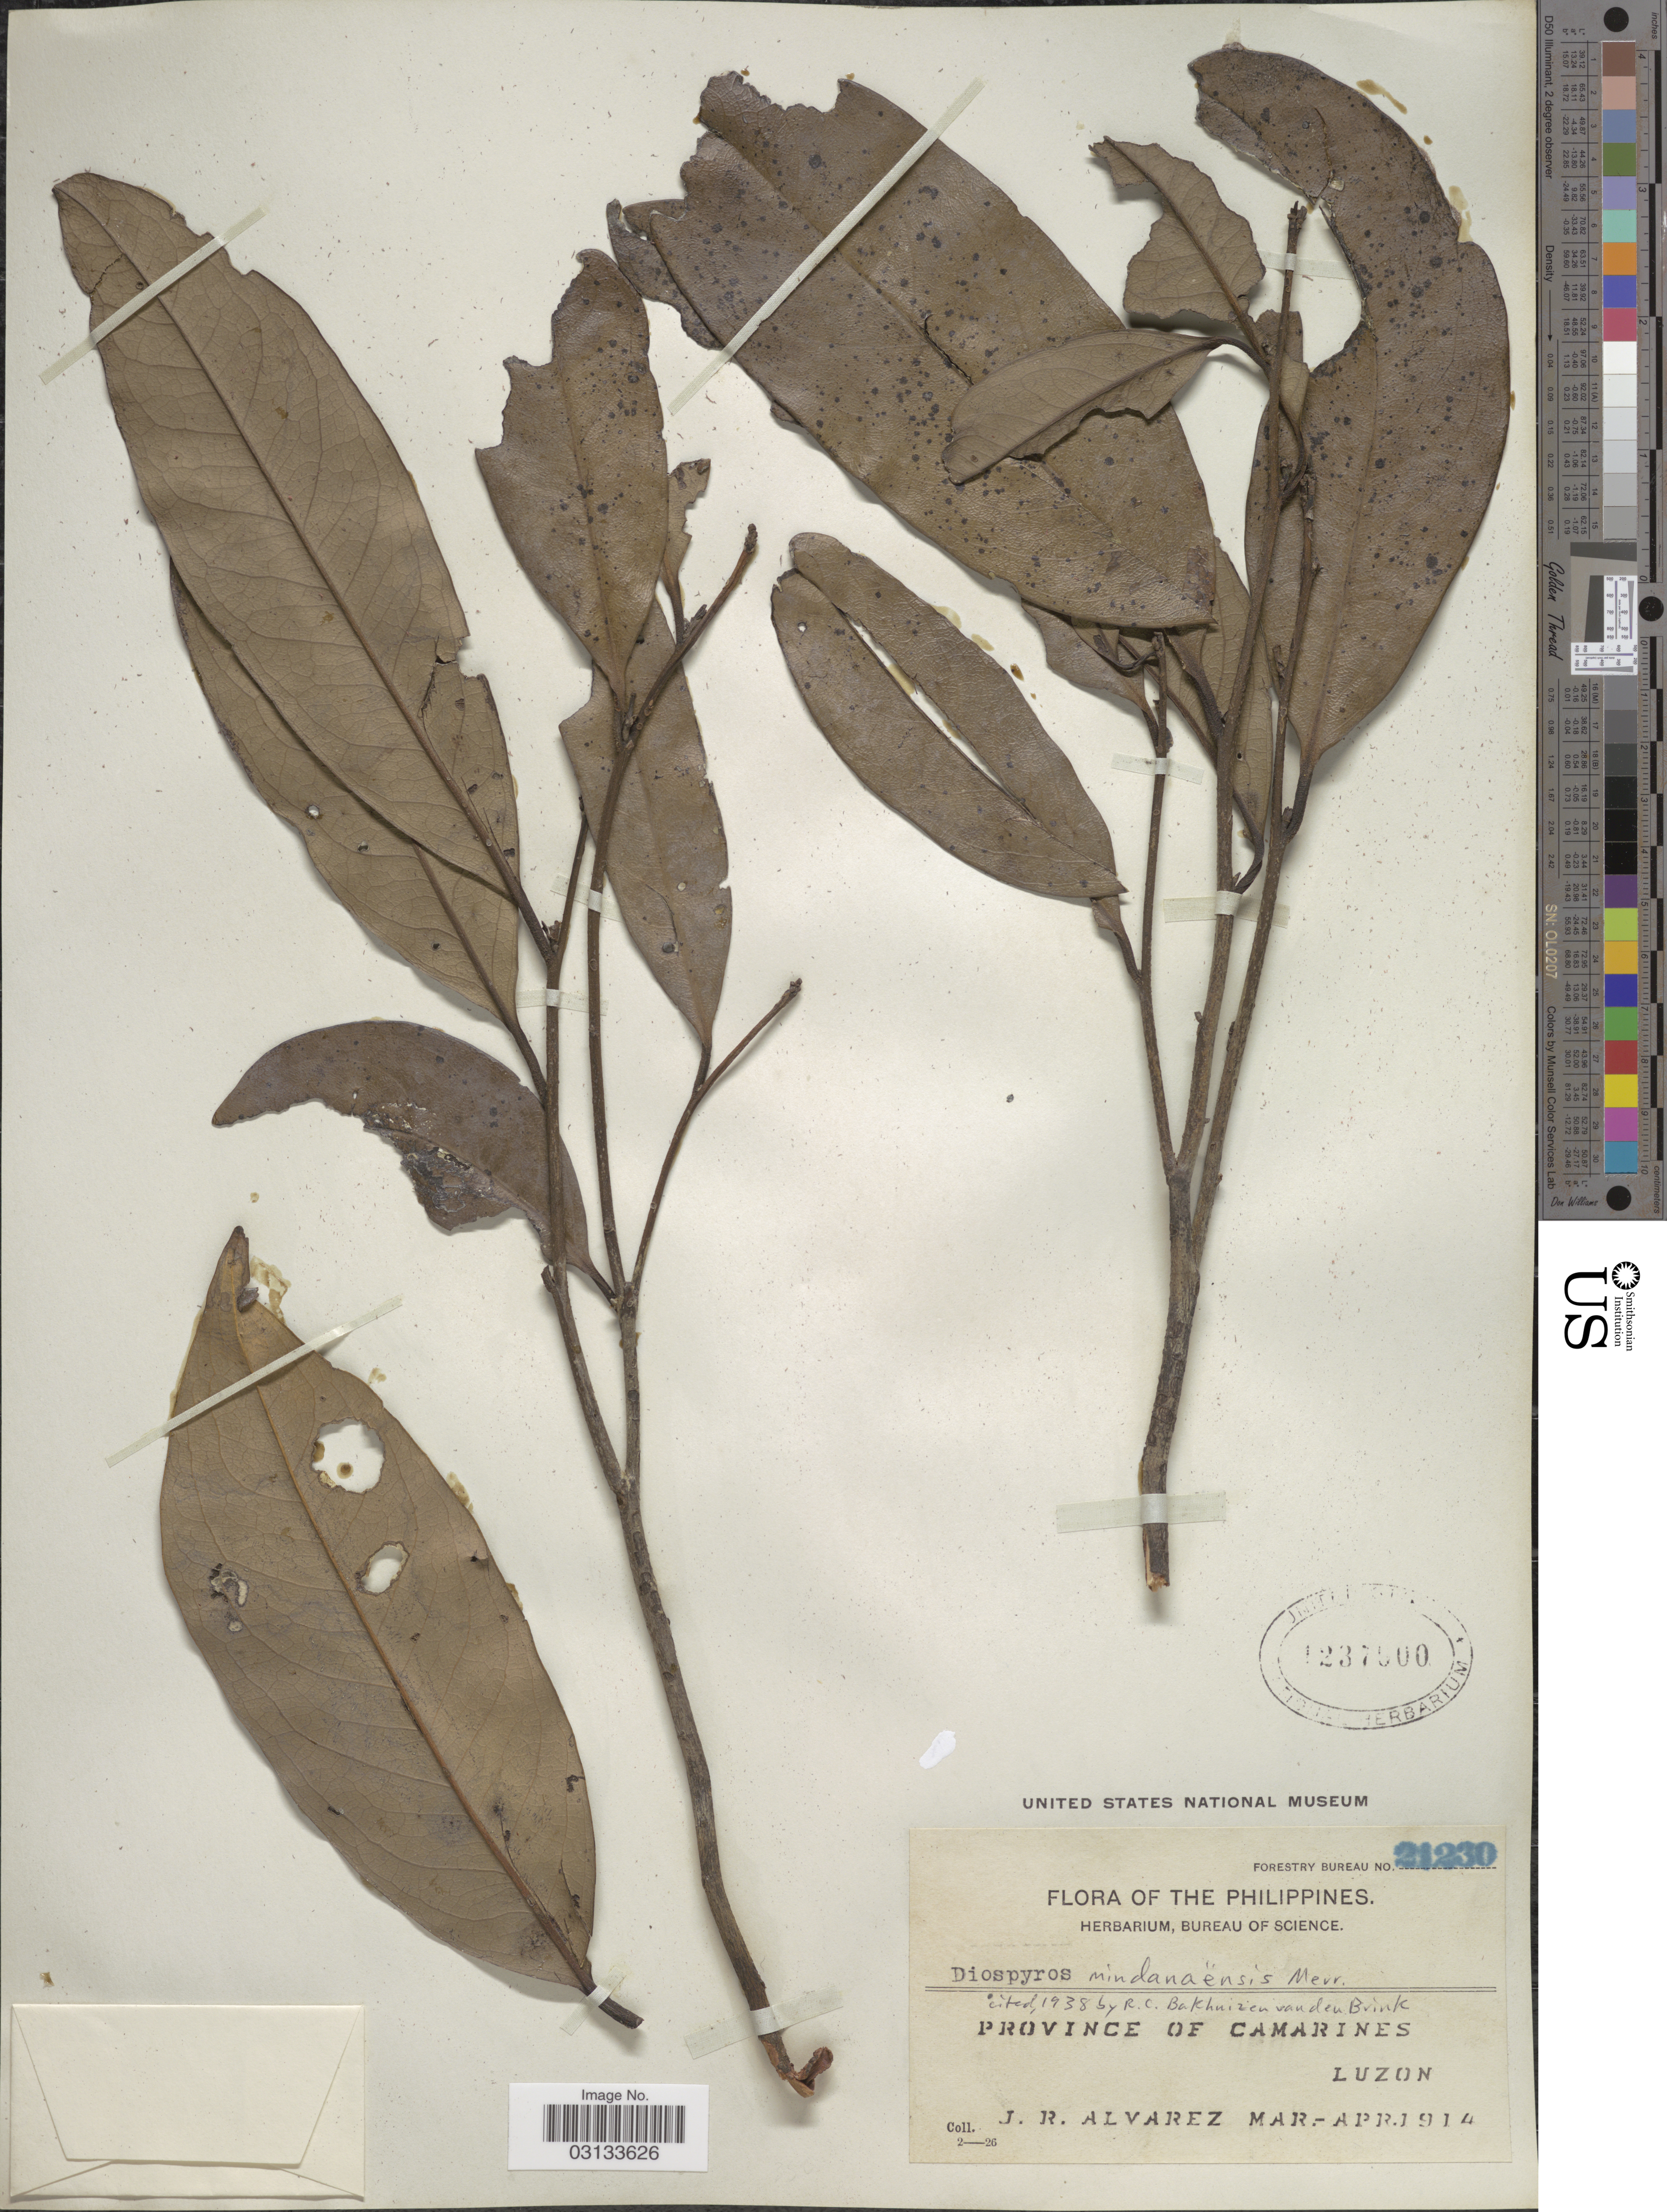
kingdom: Plantae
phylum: Tracheophyta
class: Magnoliopsida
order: Ericales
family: Ebenaceae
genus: Diospyros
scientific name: Diospyros mindanaensis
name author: Merr.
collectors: J. Alvarez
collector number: Forestry Bureau 21230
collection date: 1914-03/1914-04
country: Philippines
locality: Province of Camarines, Luzon.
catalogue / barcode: US 1237500